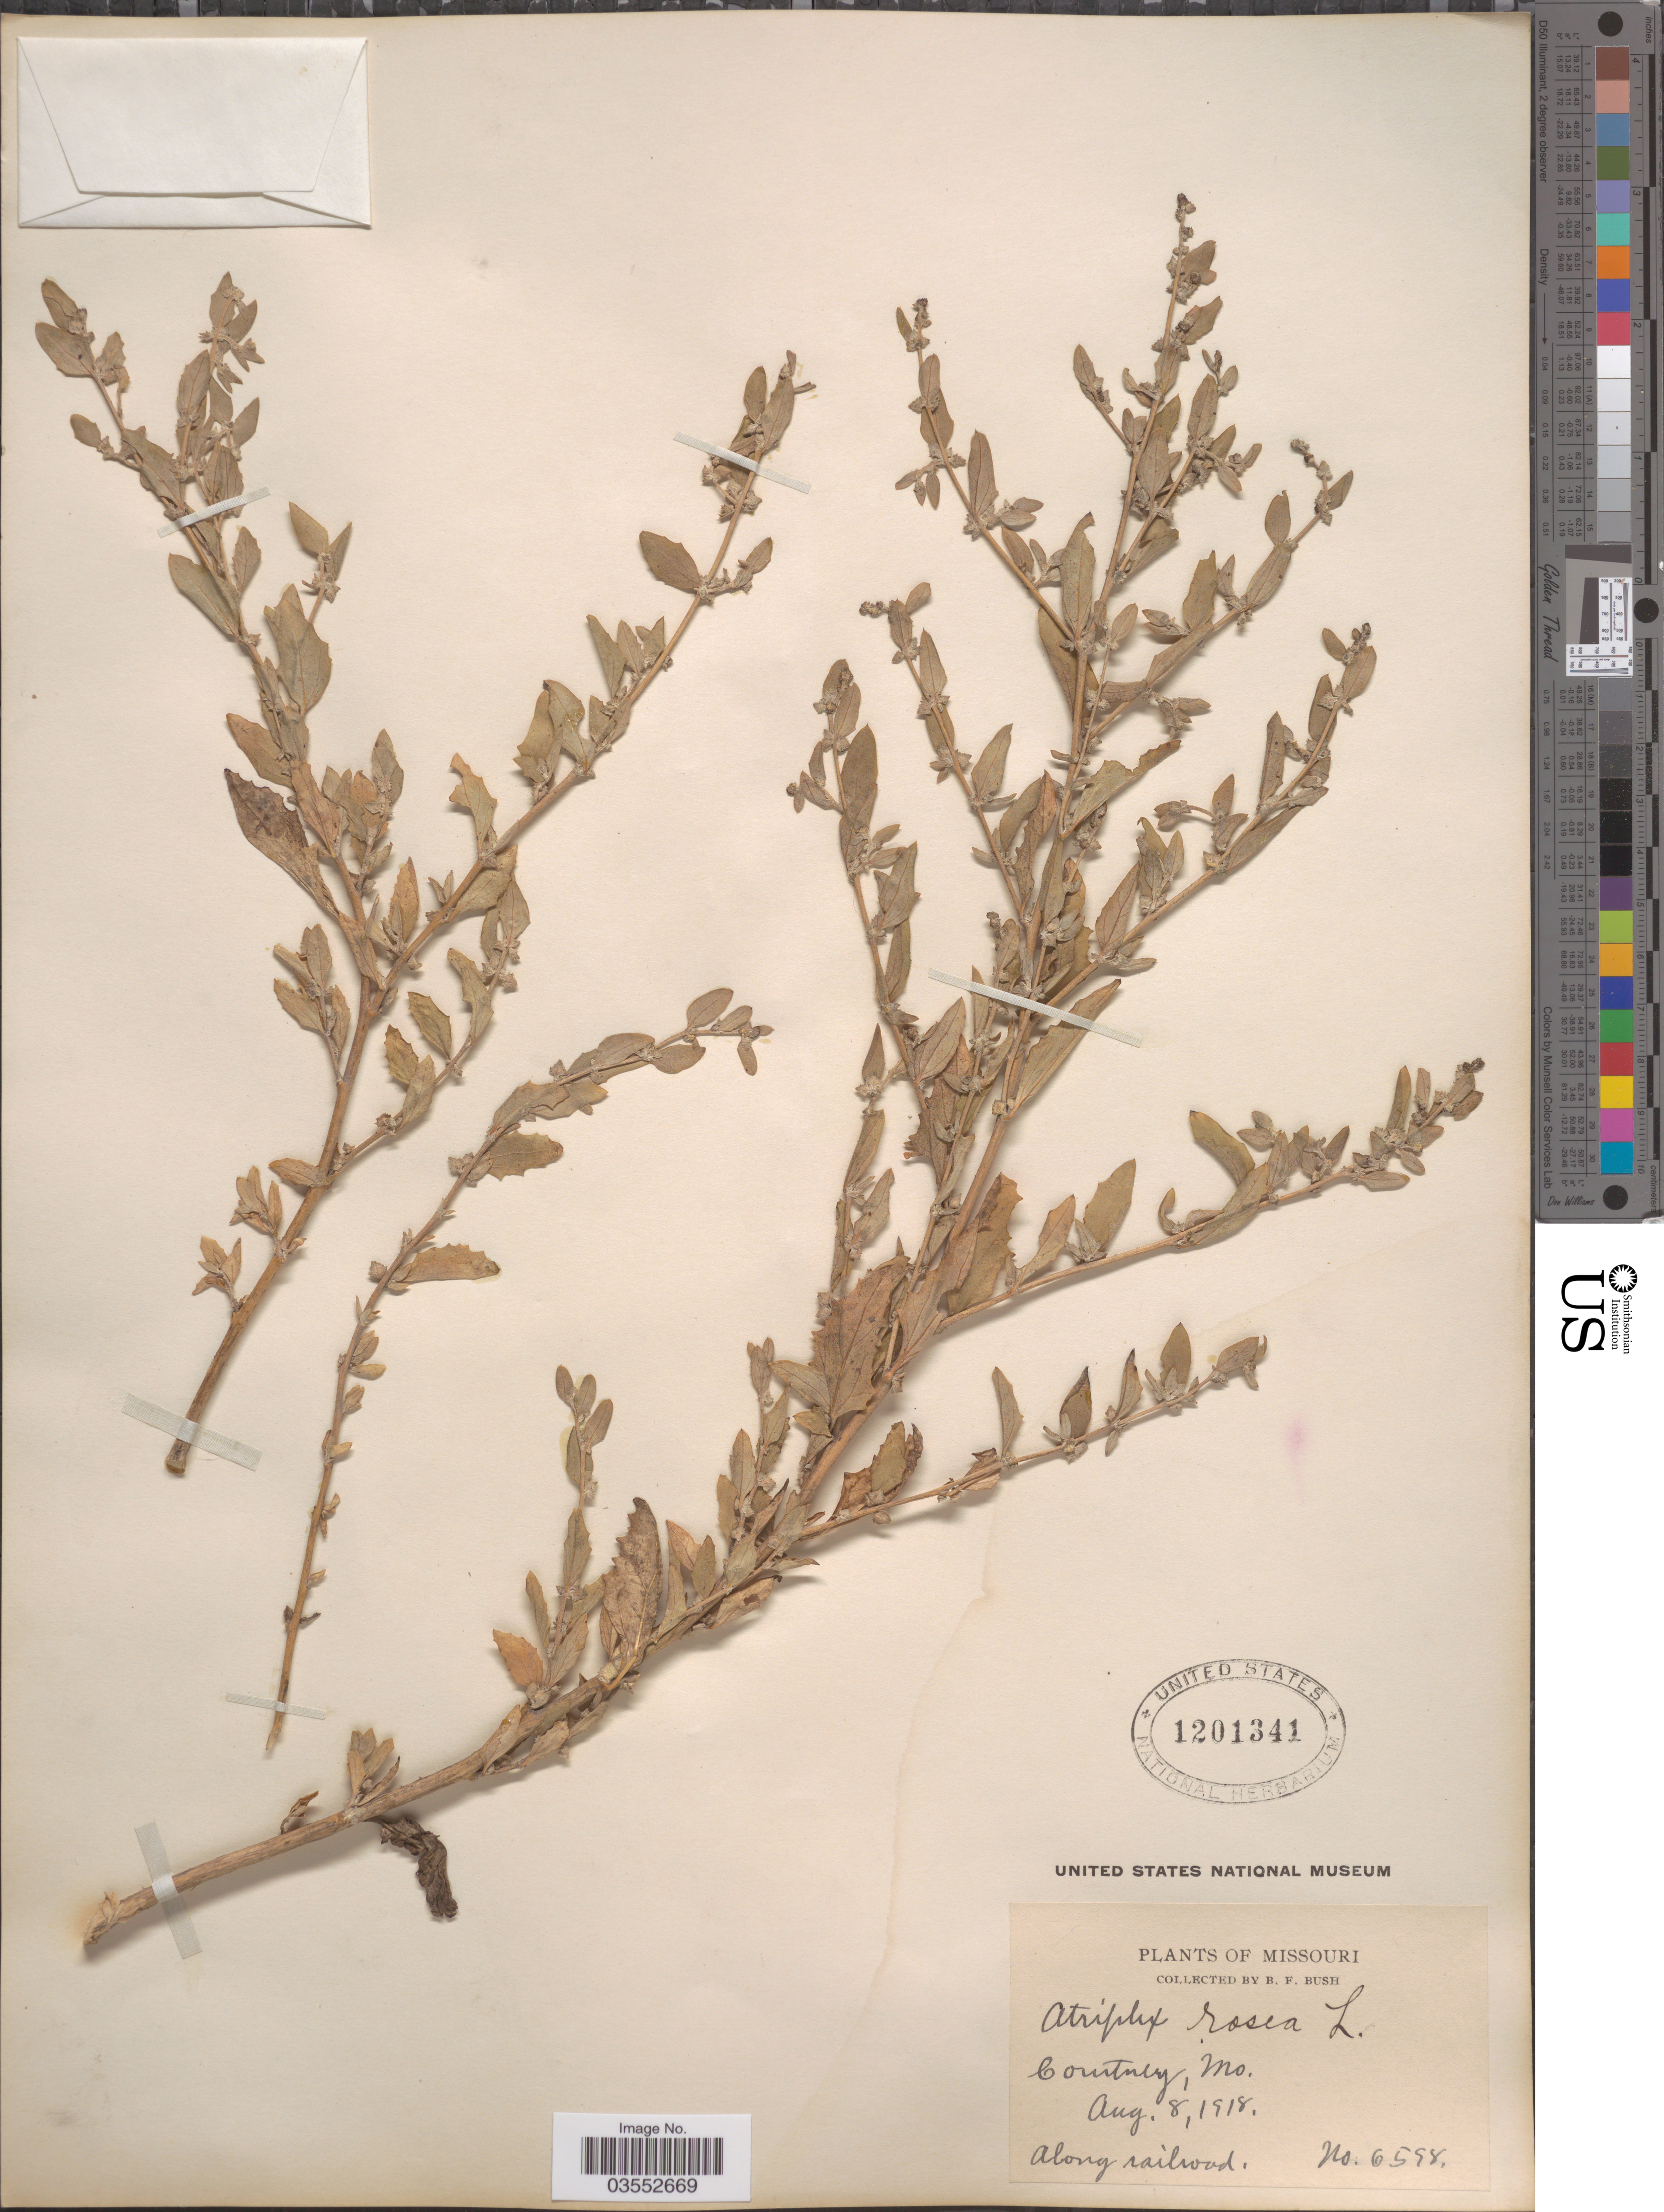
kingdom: Plantae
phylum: Tracheophyta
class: Magnoliopsida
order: Caryophyllales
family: Amaranthaceae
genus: Atriplex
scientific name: Atriplex rosea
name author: L.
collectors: B. F. Bush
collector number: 6598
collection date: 1918-08-08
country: United States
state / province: Missouri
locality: Courtney. Along railroad.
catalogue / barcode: US 1201341